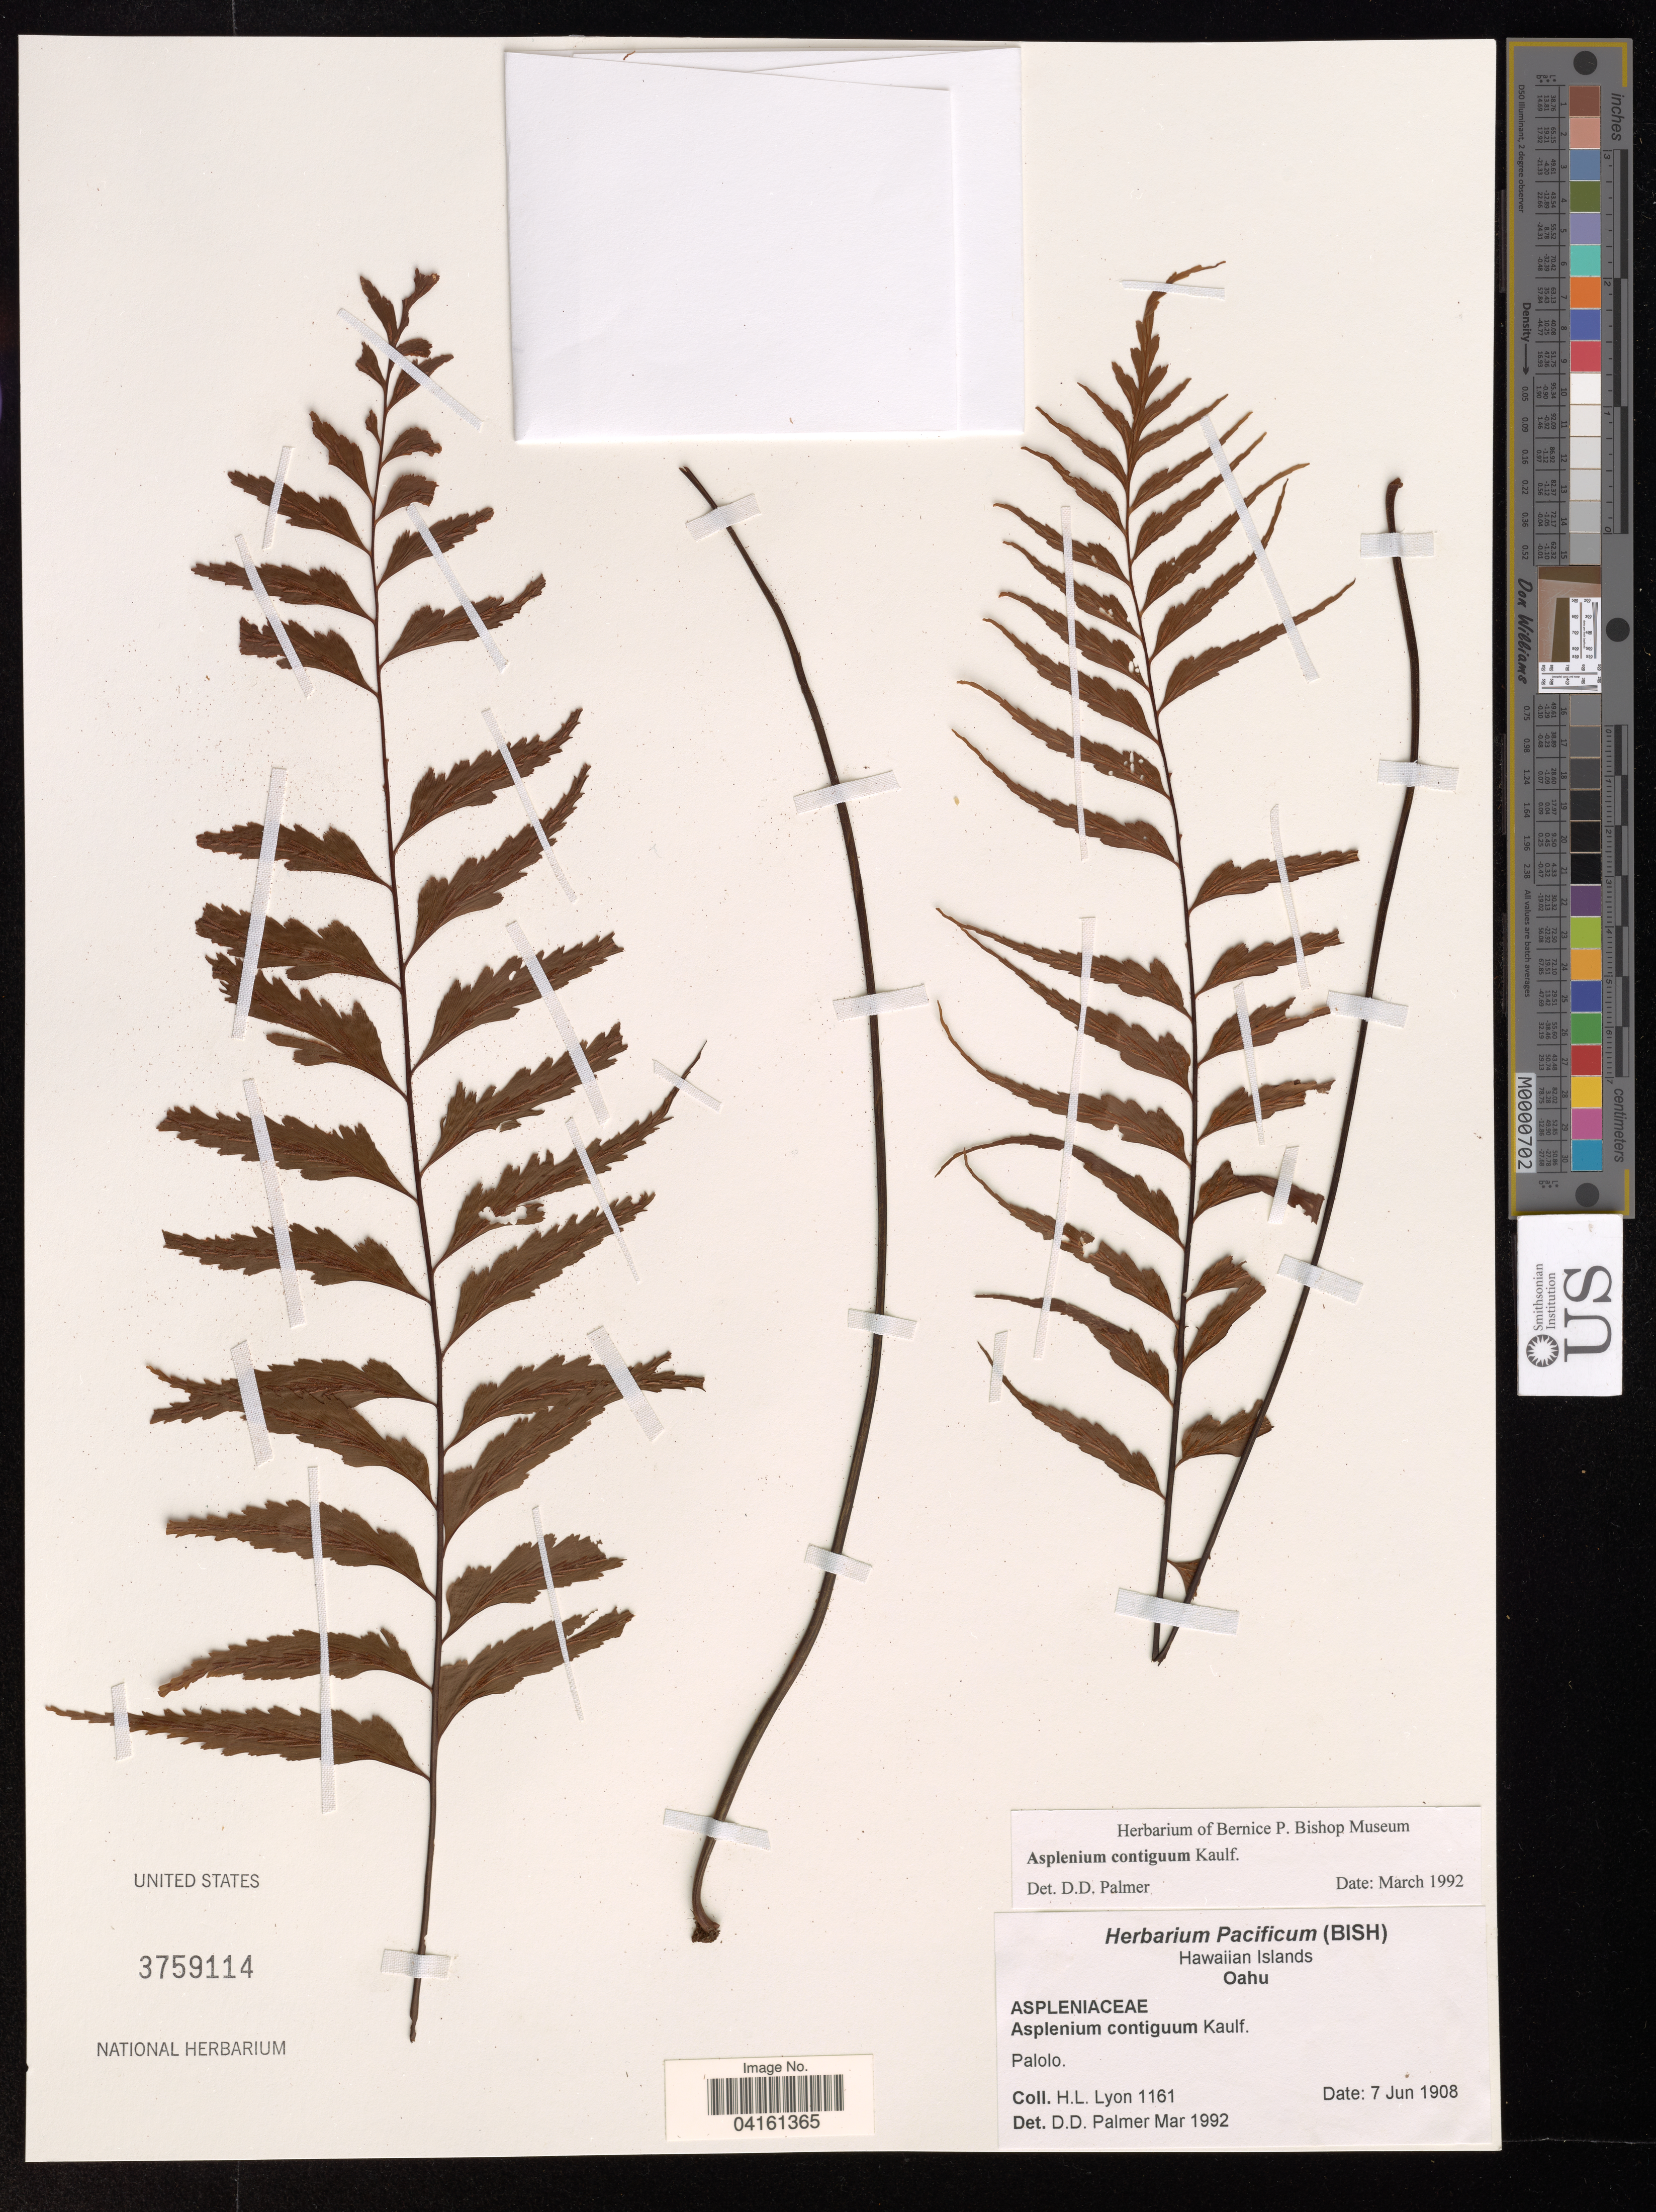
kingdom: Plantae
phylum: Tracheophyta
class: Polypodiopsida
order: Polypodiales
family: Aspleniaceae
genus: Asplenium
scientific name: Asplenium contiguum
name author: Kaulf.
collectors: H. Lyon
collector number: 1161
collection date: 1908-06-07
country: United States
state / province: Hawaii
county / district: Honolulu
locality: Hawaiian Islands. Oahu. Palolo.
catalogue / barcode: US 3759114